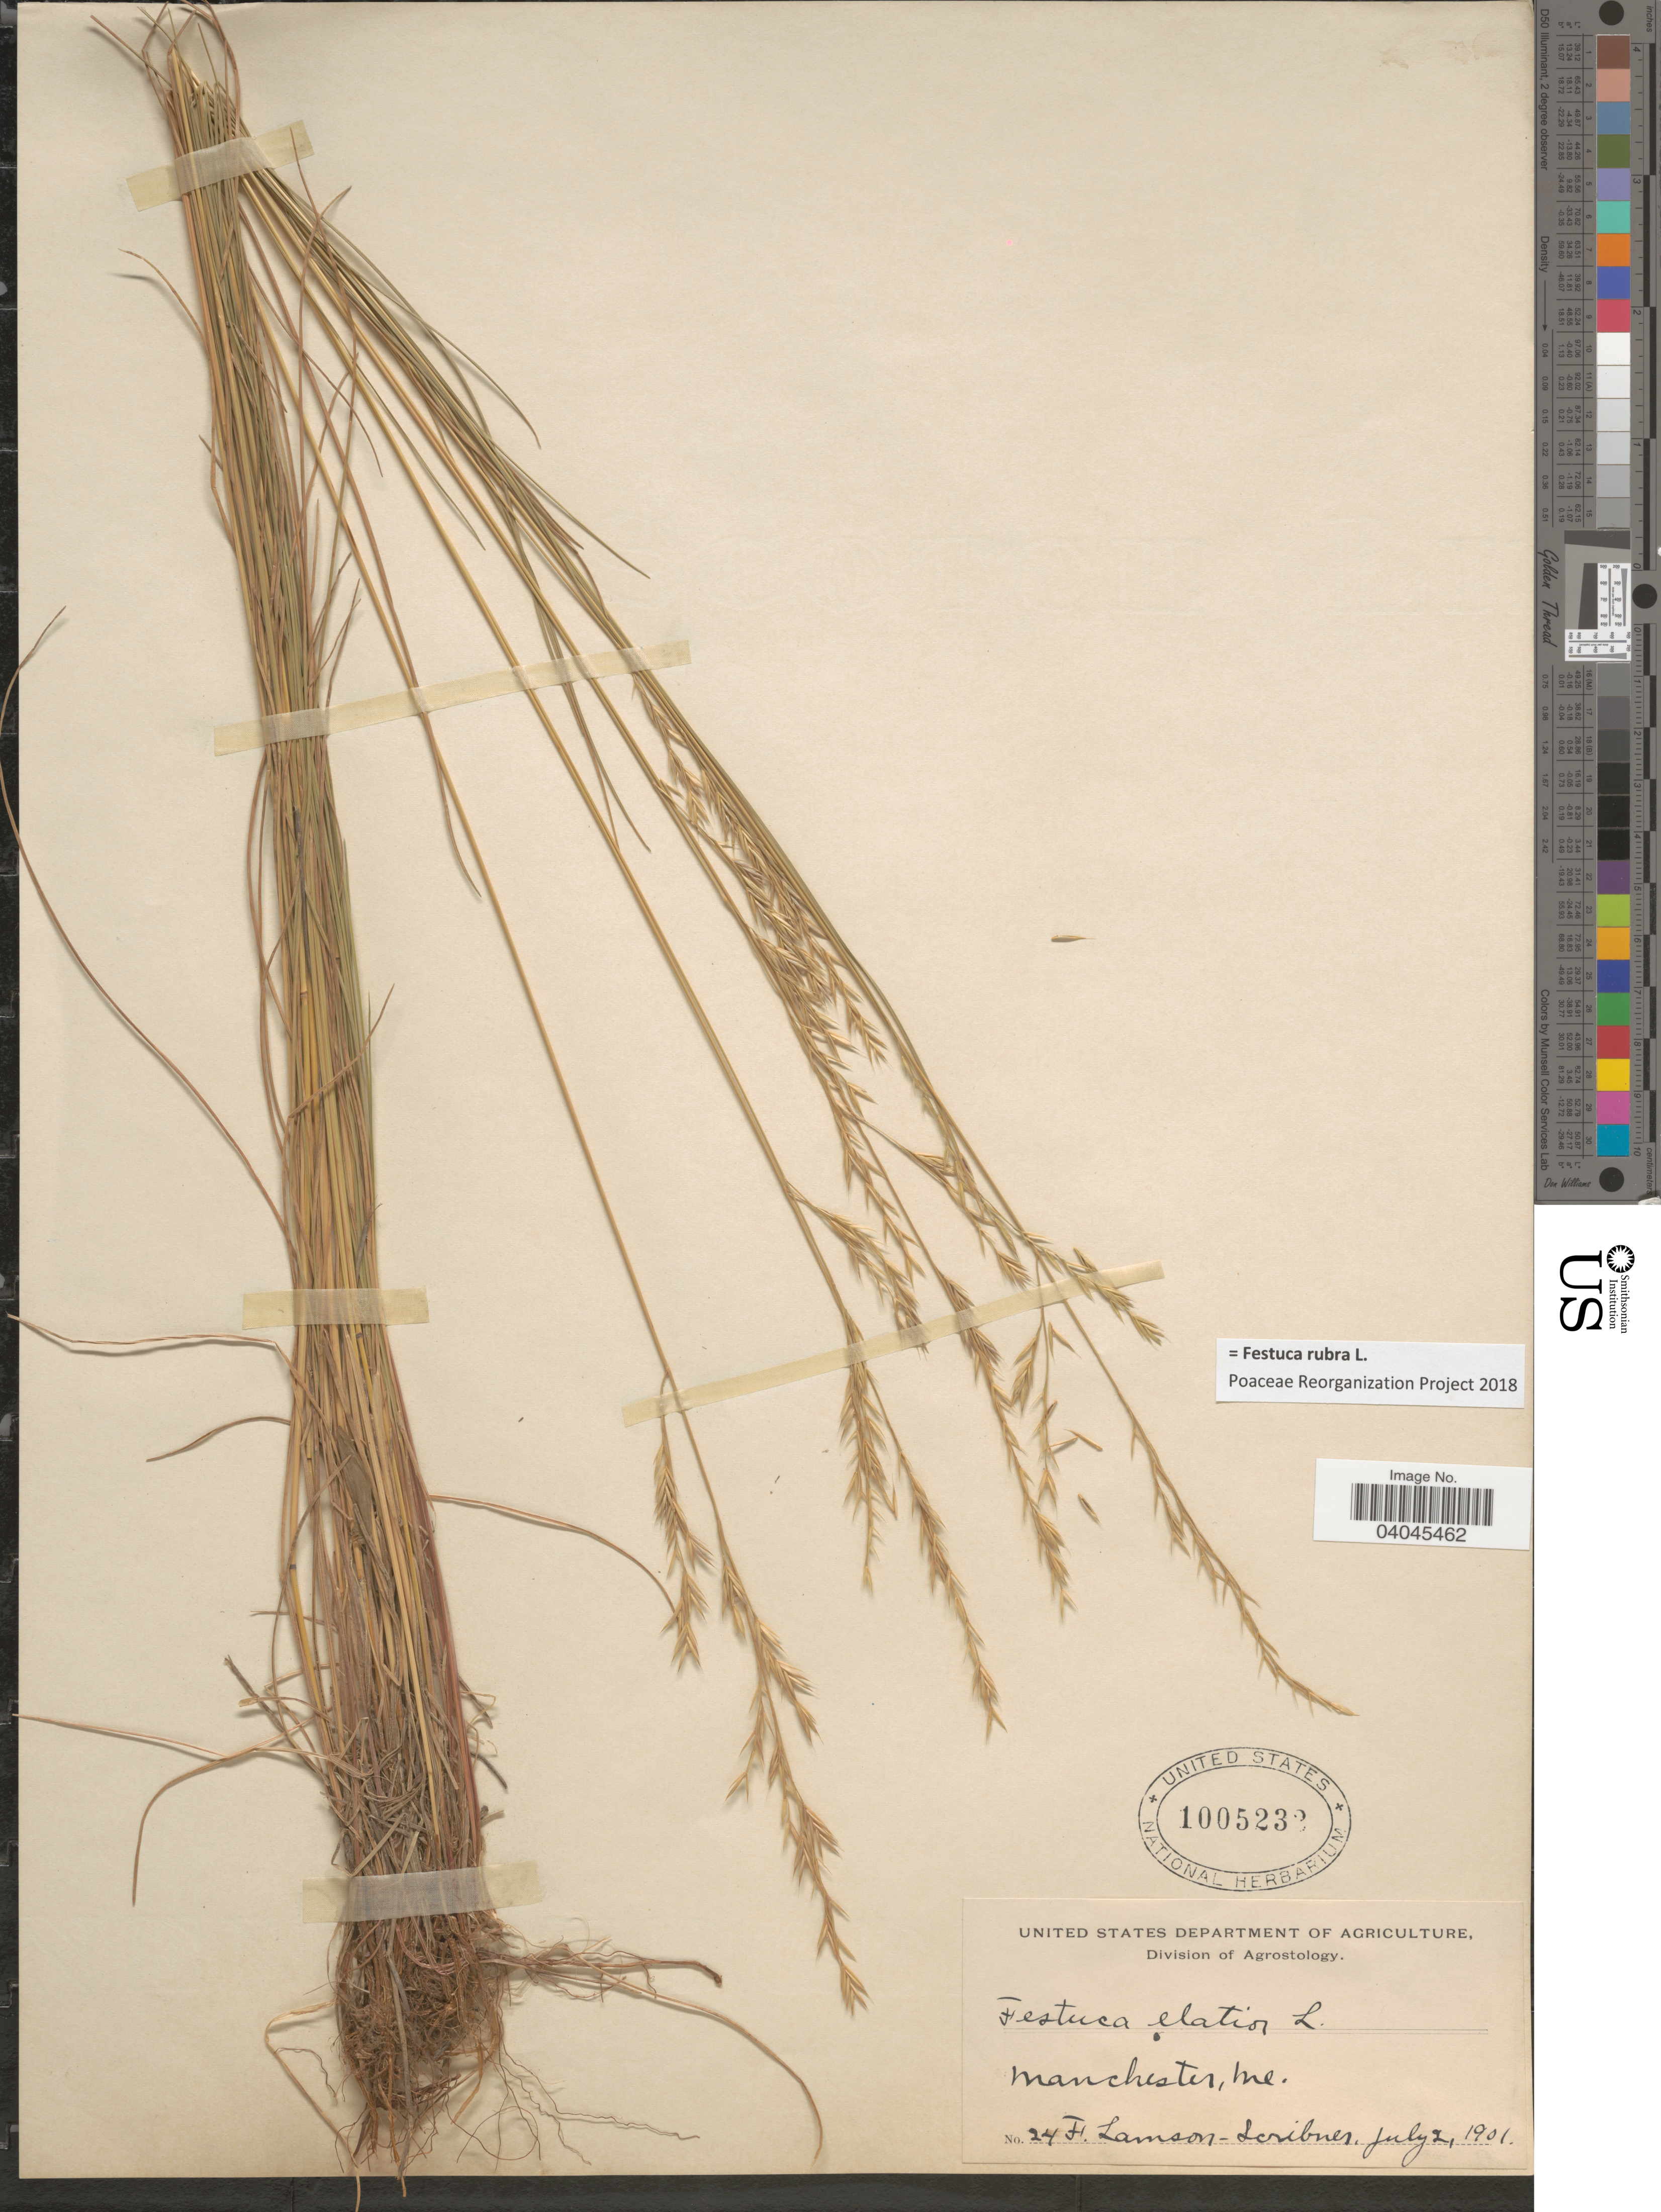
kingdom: Plantae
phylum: Tracheophyta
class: Liliopsida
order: Poales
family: Poaceae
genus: Festuca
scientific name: Festuca rubra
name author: L.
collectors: F. Lamson-Scribner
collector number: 24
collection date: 1901-07-02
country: United States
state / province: Maine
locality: Manchester.